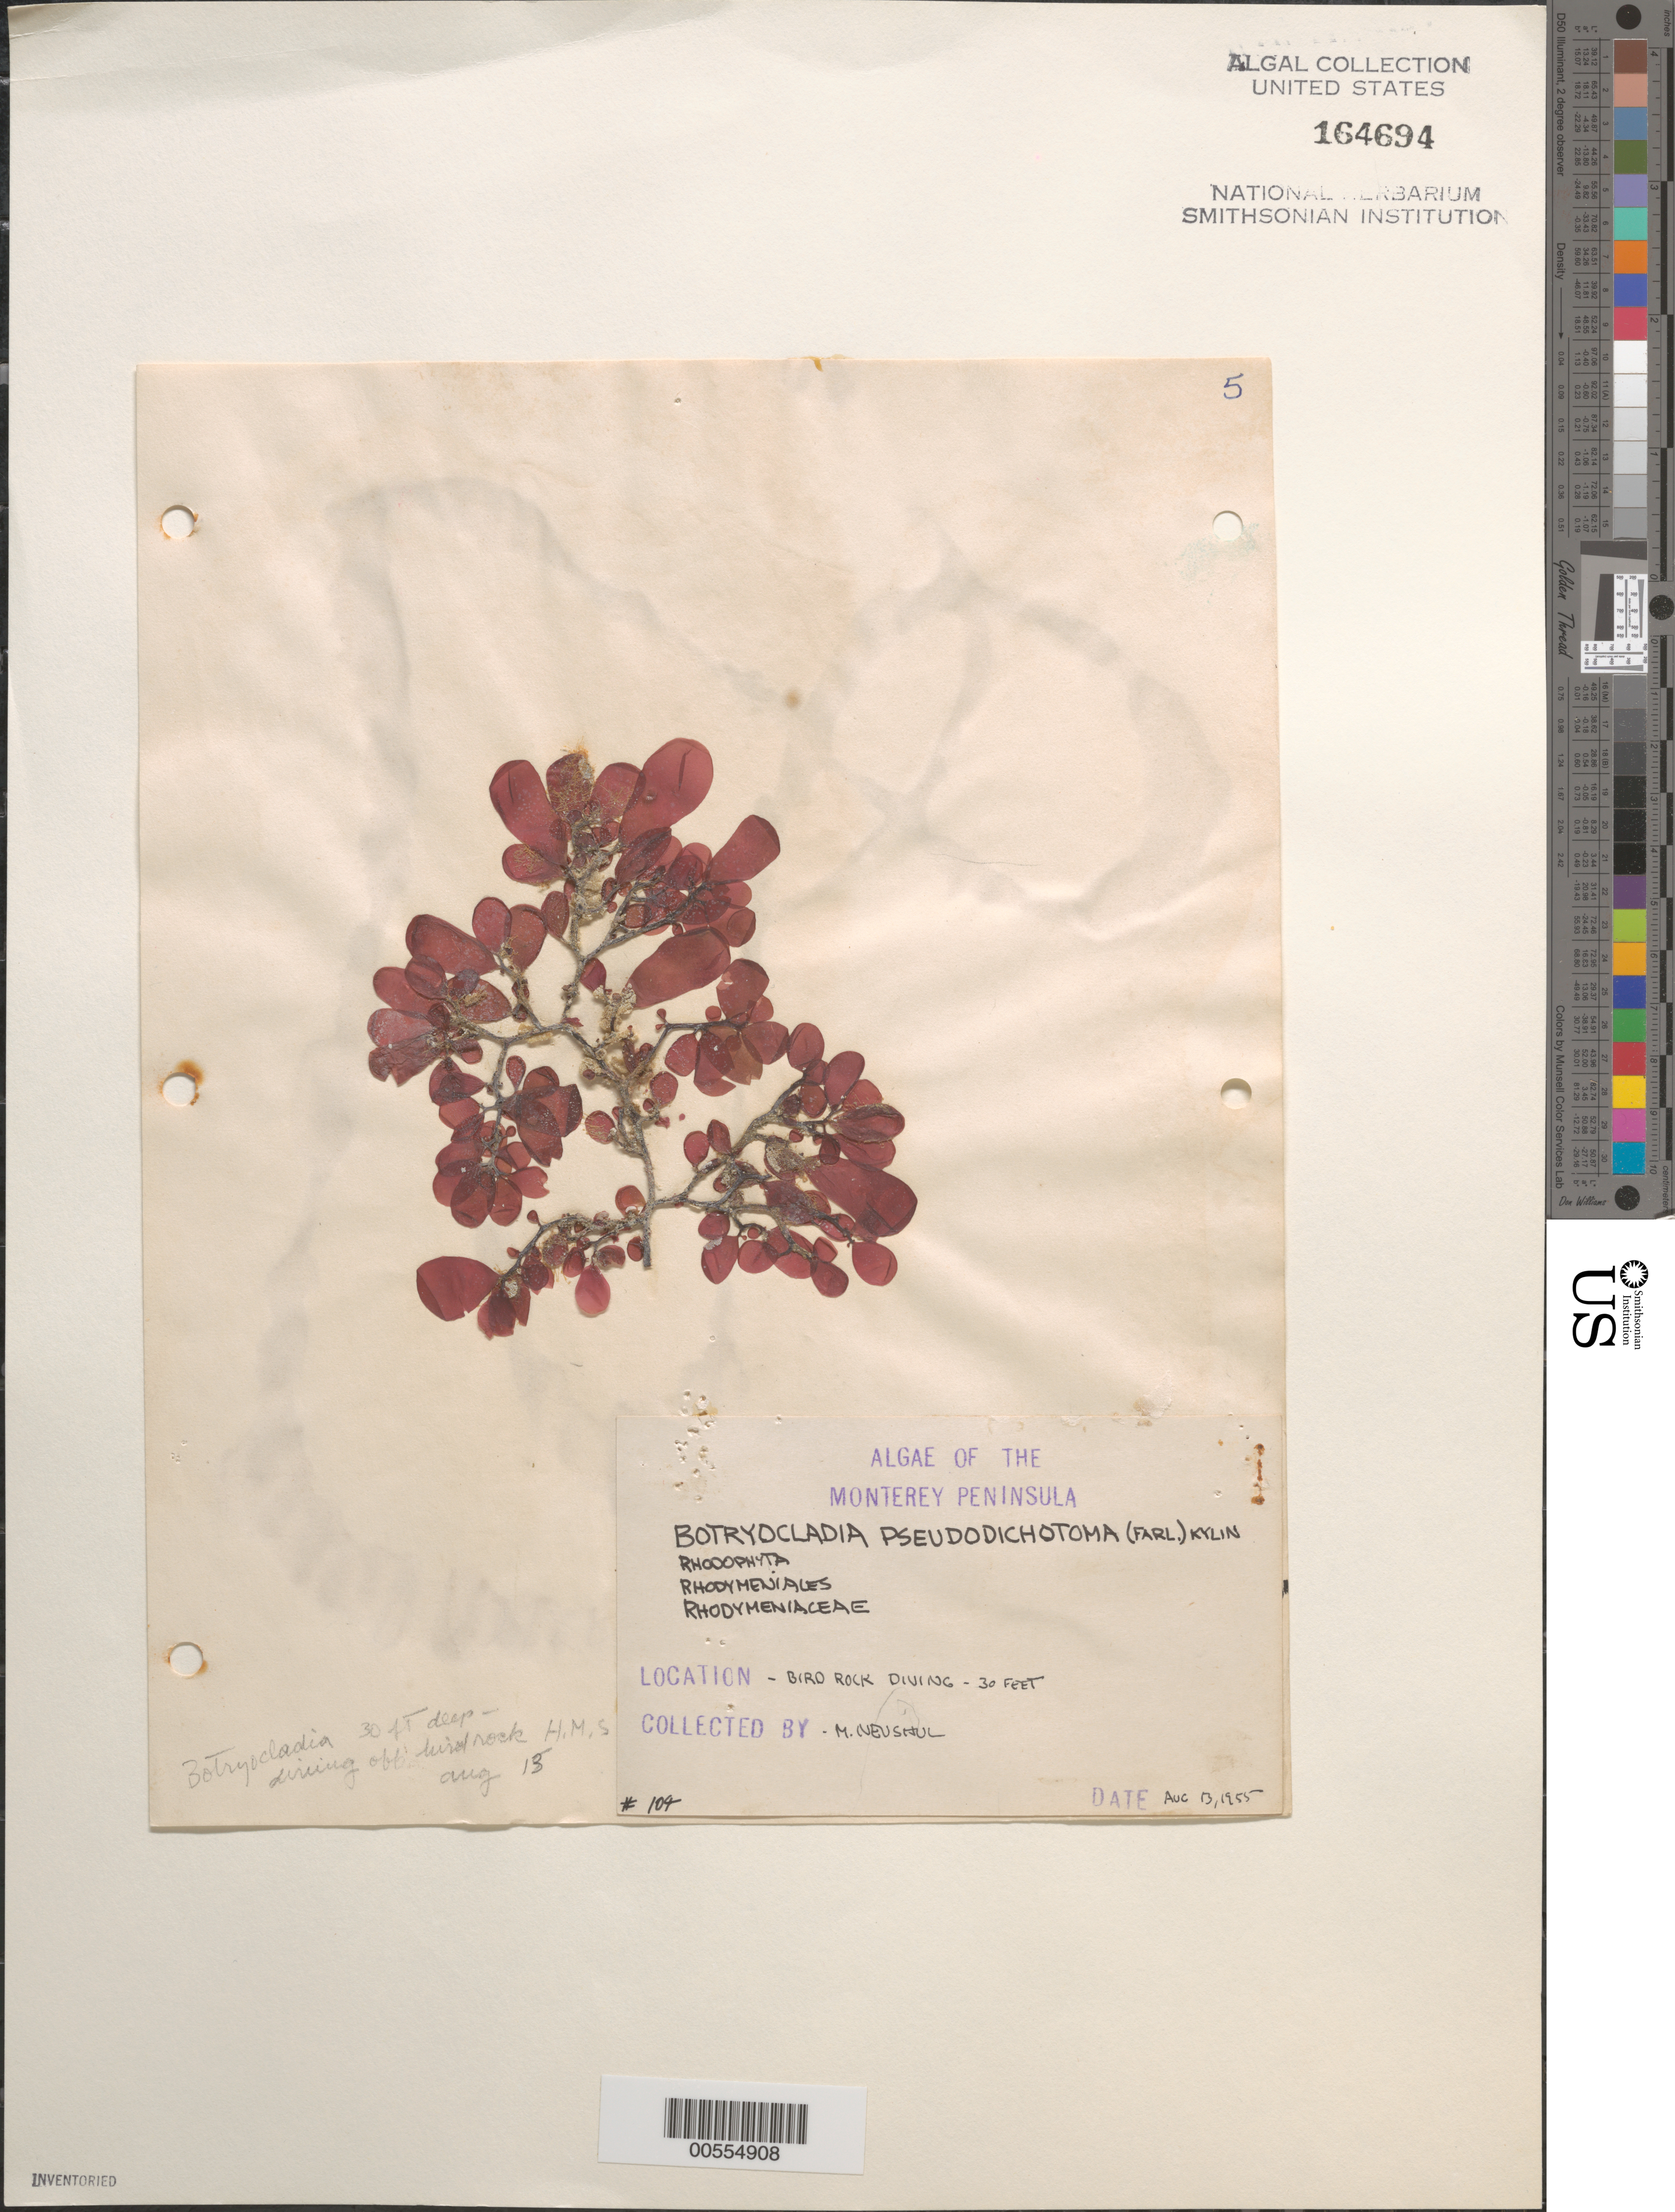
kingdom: Plantae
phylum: Rhodophyta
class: Florideophyceae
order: Rhodymeniales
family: Rhodymeniaceae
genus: Botryocladia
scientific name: Botryocladia pseudodichotoma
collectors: M. Neushul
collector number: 104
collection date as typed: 13 Aug 1955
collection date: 1955-08-13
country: United States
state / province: California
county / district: Monterey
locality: Bird Rock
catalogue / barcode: US 164694